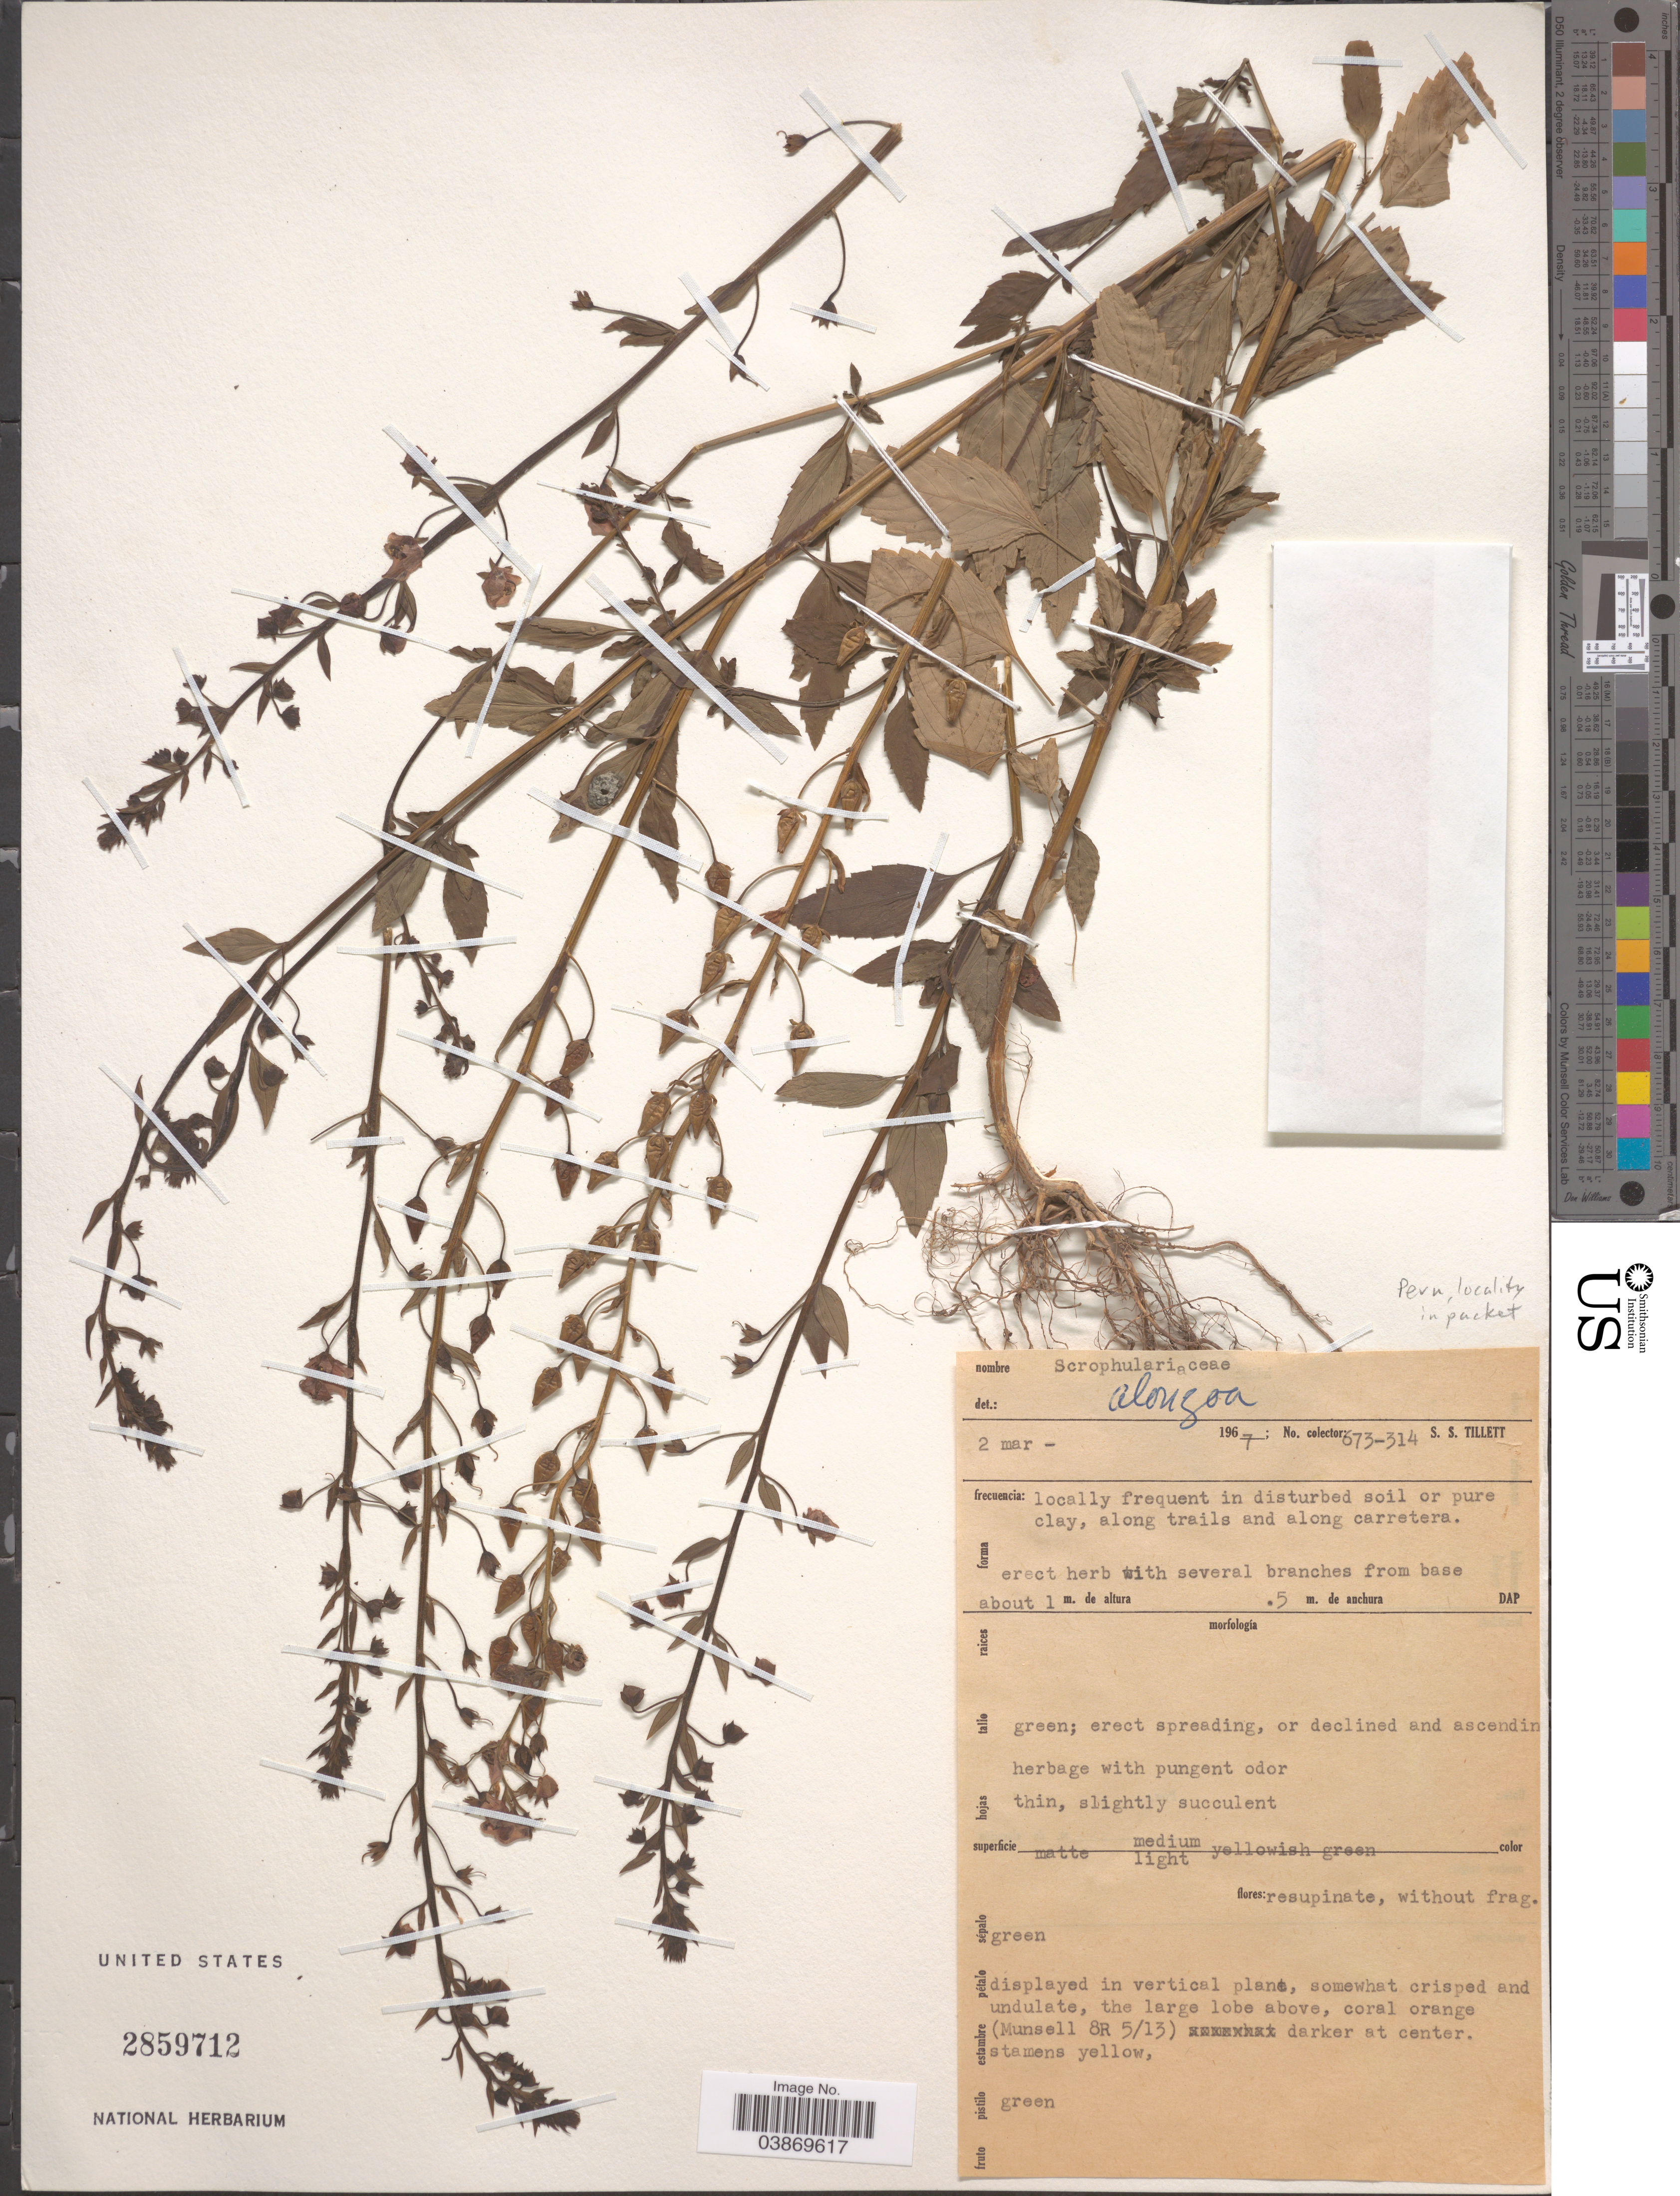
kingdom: Plantae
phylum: Tracheophyta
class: Magnoliopsida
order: Lamiales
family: Scrophulariaceae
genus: Alonsoa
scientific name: Alonsoa sp.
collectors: S. S. Tillett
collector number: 673-314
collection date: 1967-03-02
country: Peru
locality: Along trails and along carretera.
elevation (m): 1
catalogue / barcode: US 2859712